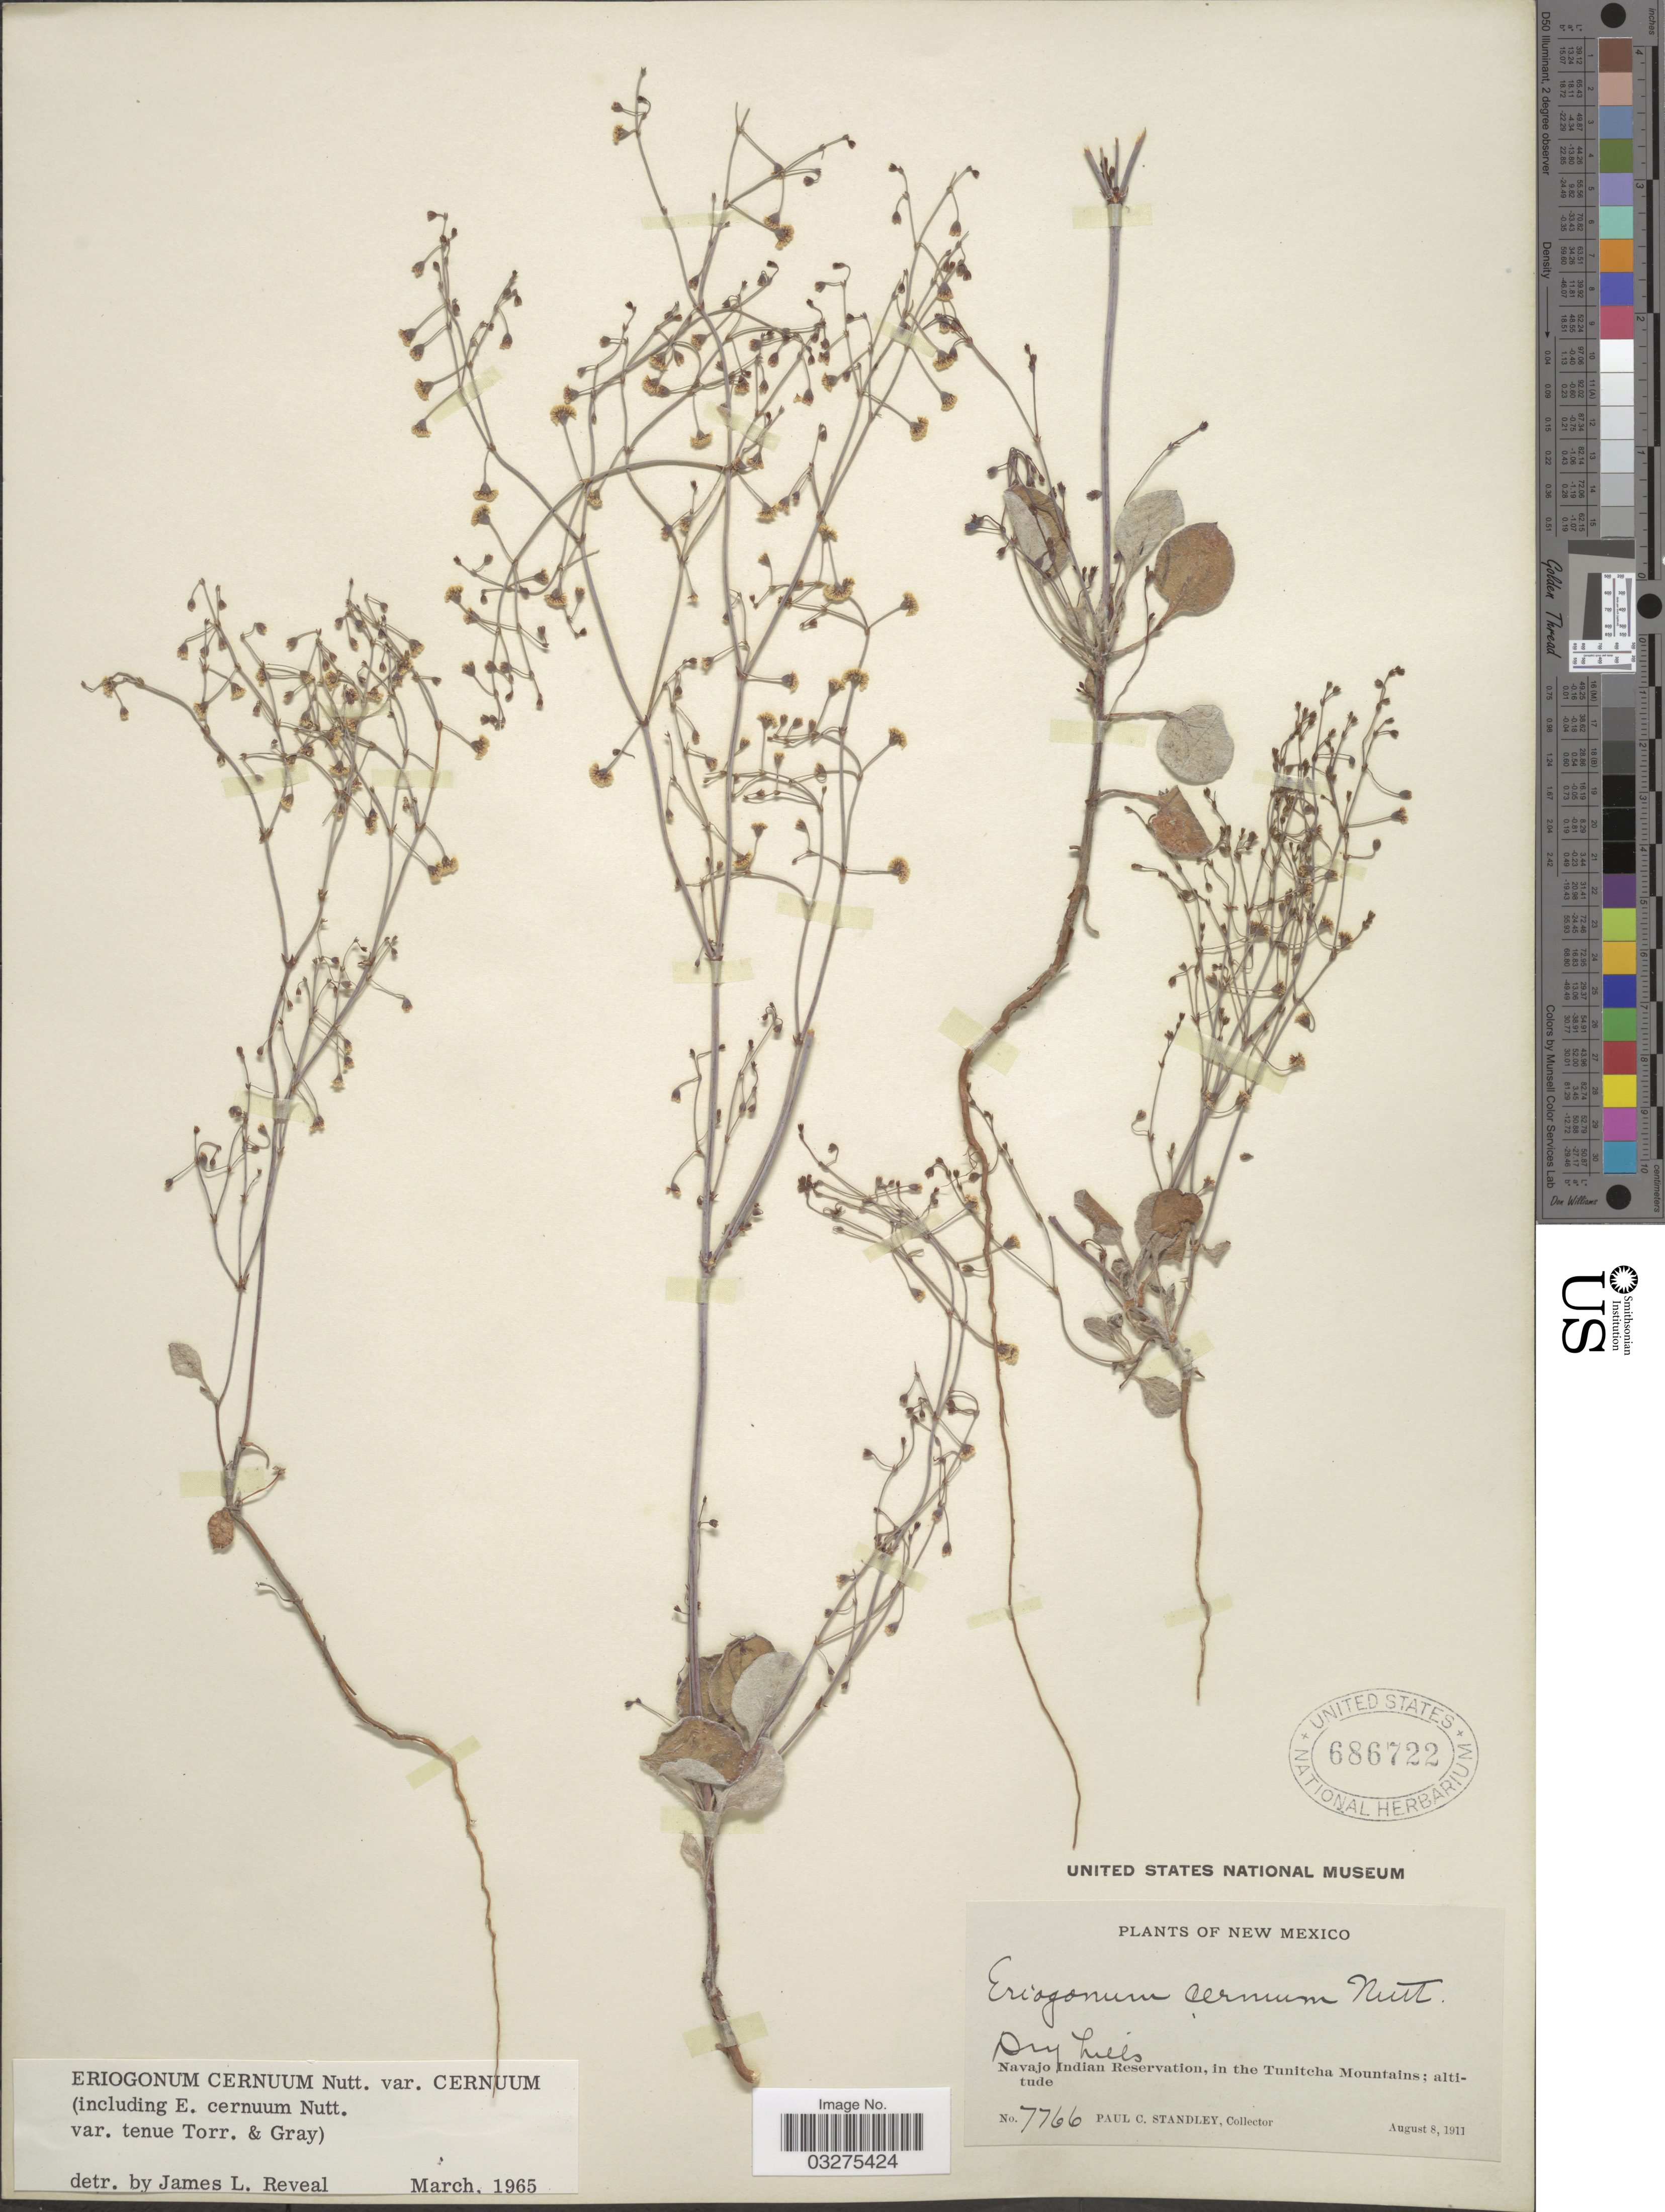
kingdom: Plantae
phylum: Tracheophyta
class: Magnoliopsida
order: Caryophyllales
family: Polygonaceae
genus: Eriogonum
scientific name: Eriogonum cernuum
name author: Nutt.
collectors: P. C. Standley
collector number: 7766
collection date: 1911-08-08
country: United States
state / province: New Mexico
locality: Navajo Indian Reservation, in the Tunitcha Mountains.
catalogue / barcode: US 686722